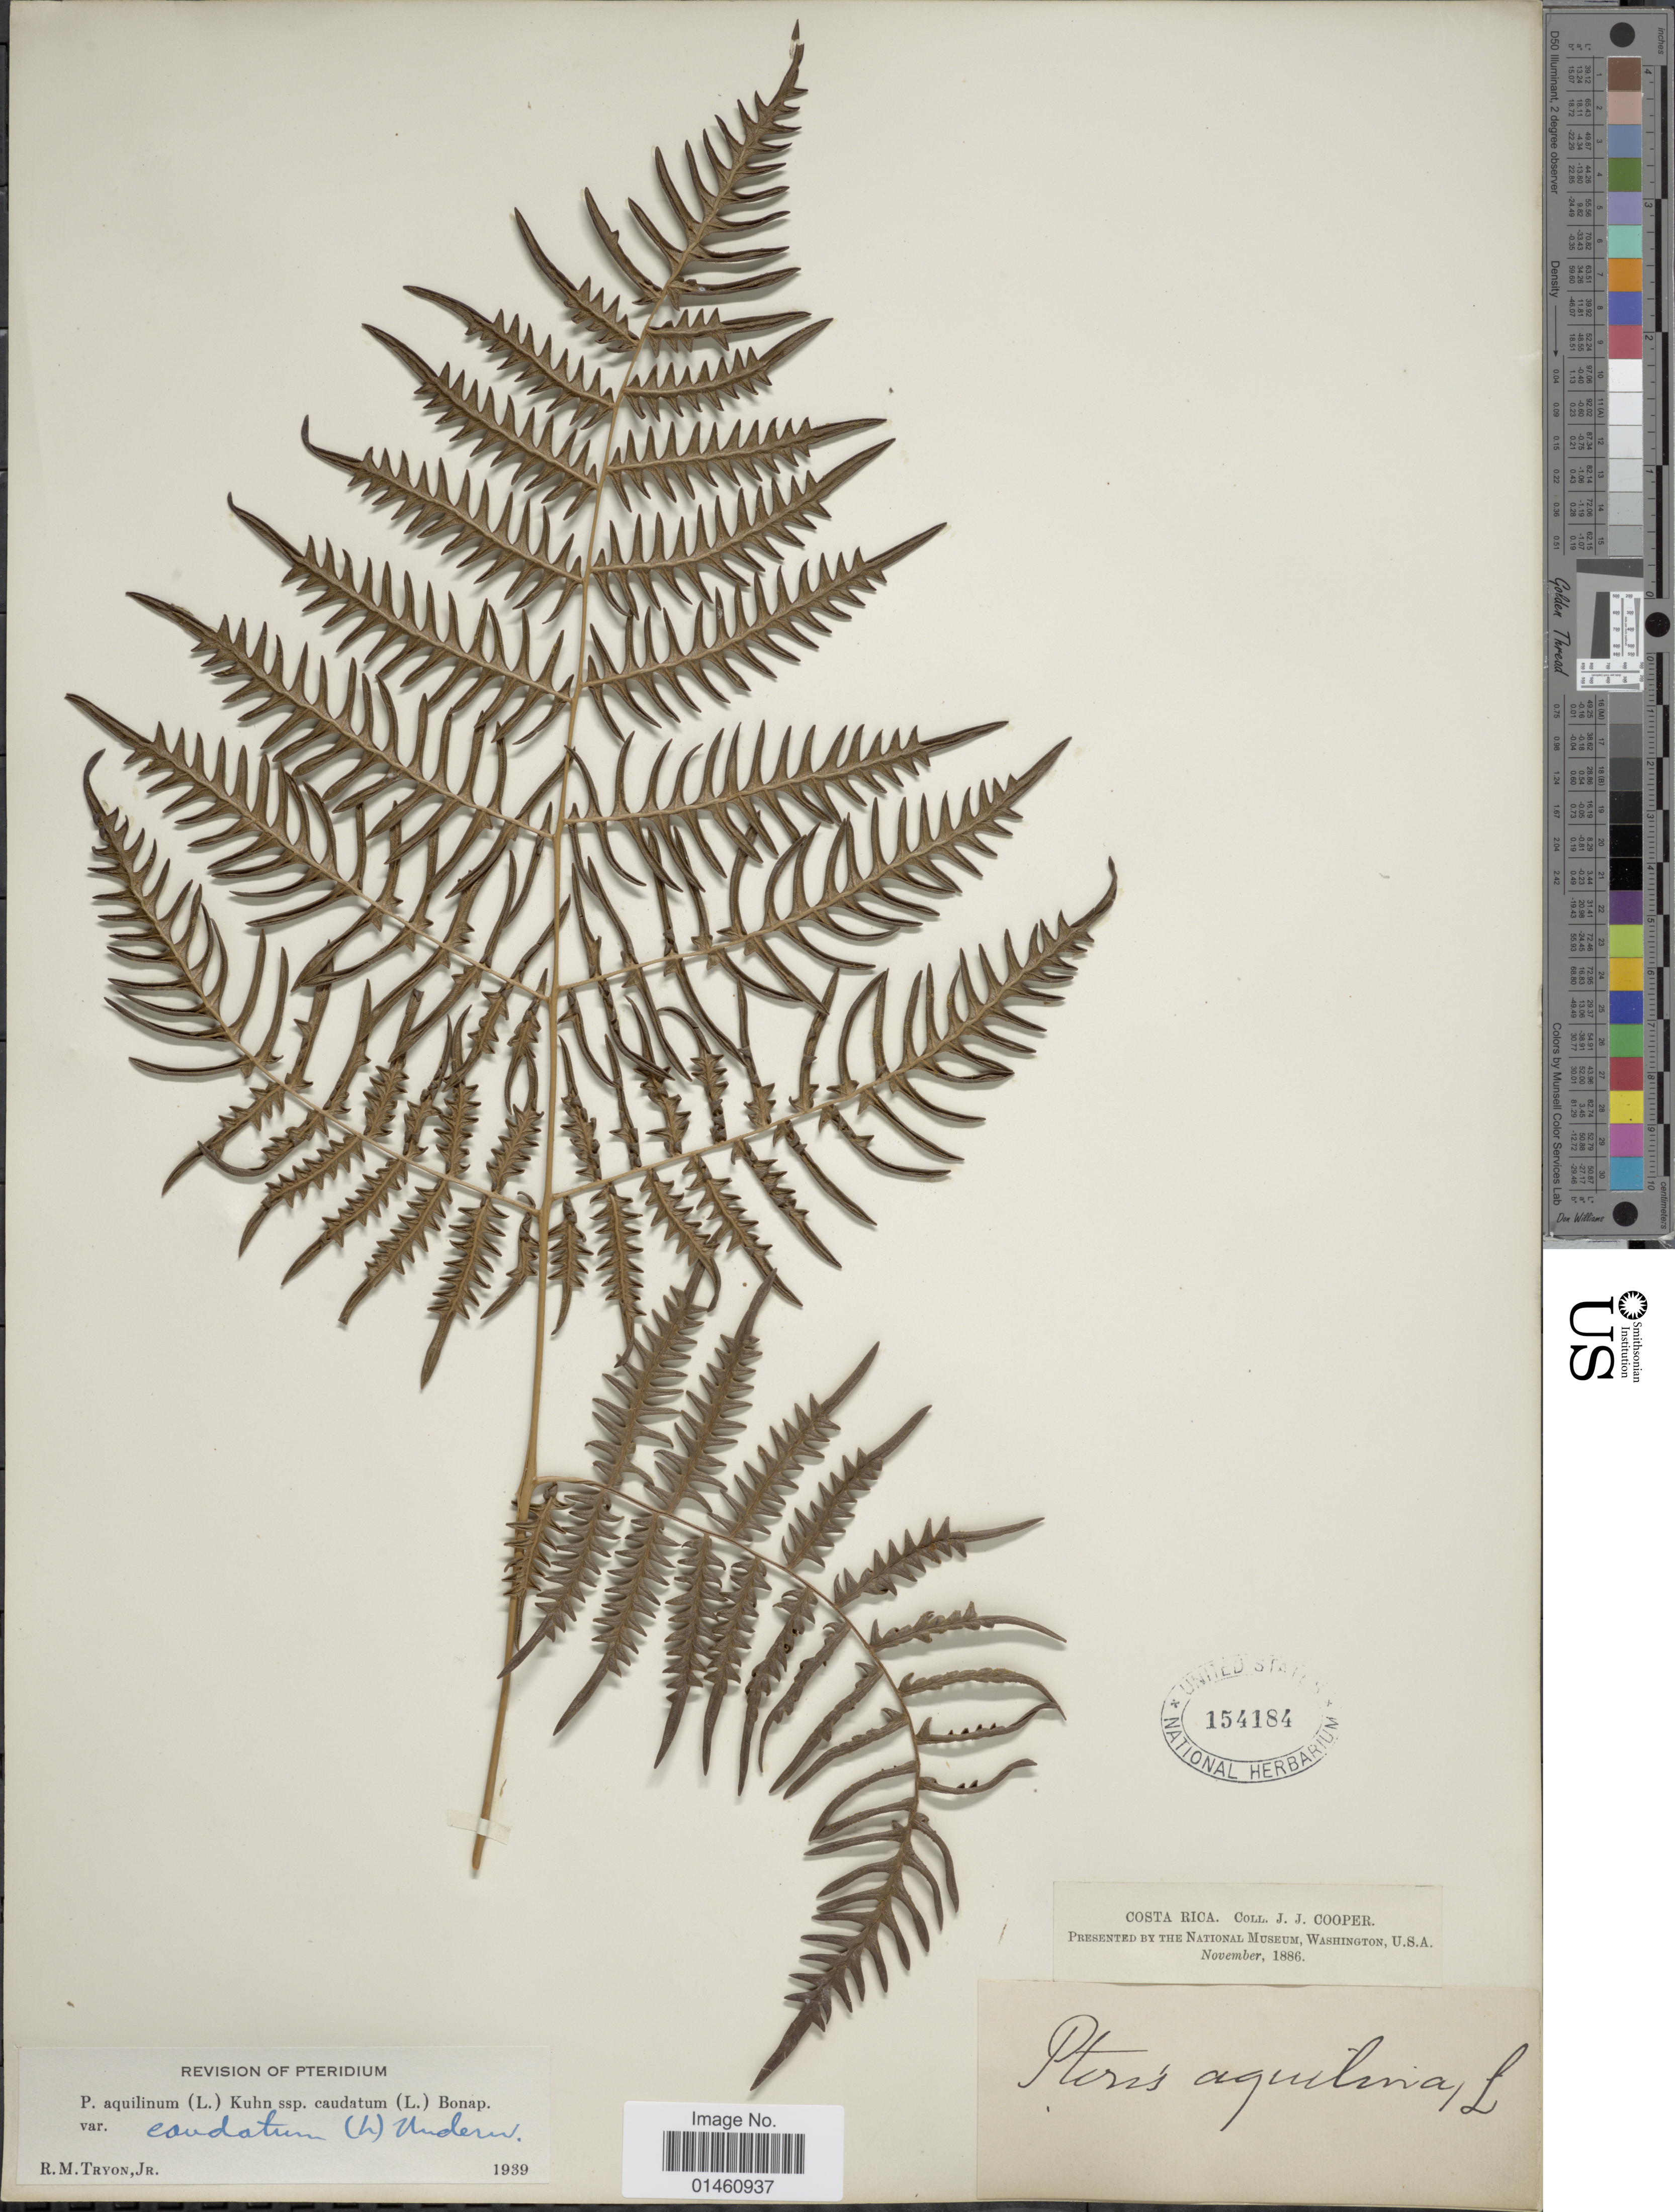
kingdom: Plantae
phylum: Tracheophyta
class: Polypodiopsida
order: Polypodiales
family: Dennstaedtiaceae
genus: Pteridium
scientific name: Pteridium caudatum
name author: (L.) Maxon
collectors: J. J. Cooper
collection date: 1886-11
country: Costa Rica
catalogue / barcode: US 154184